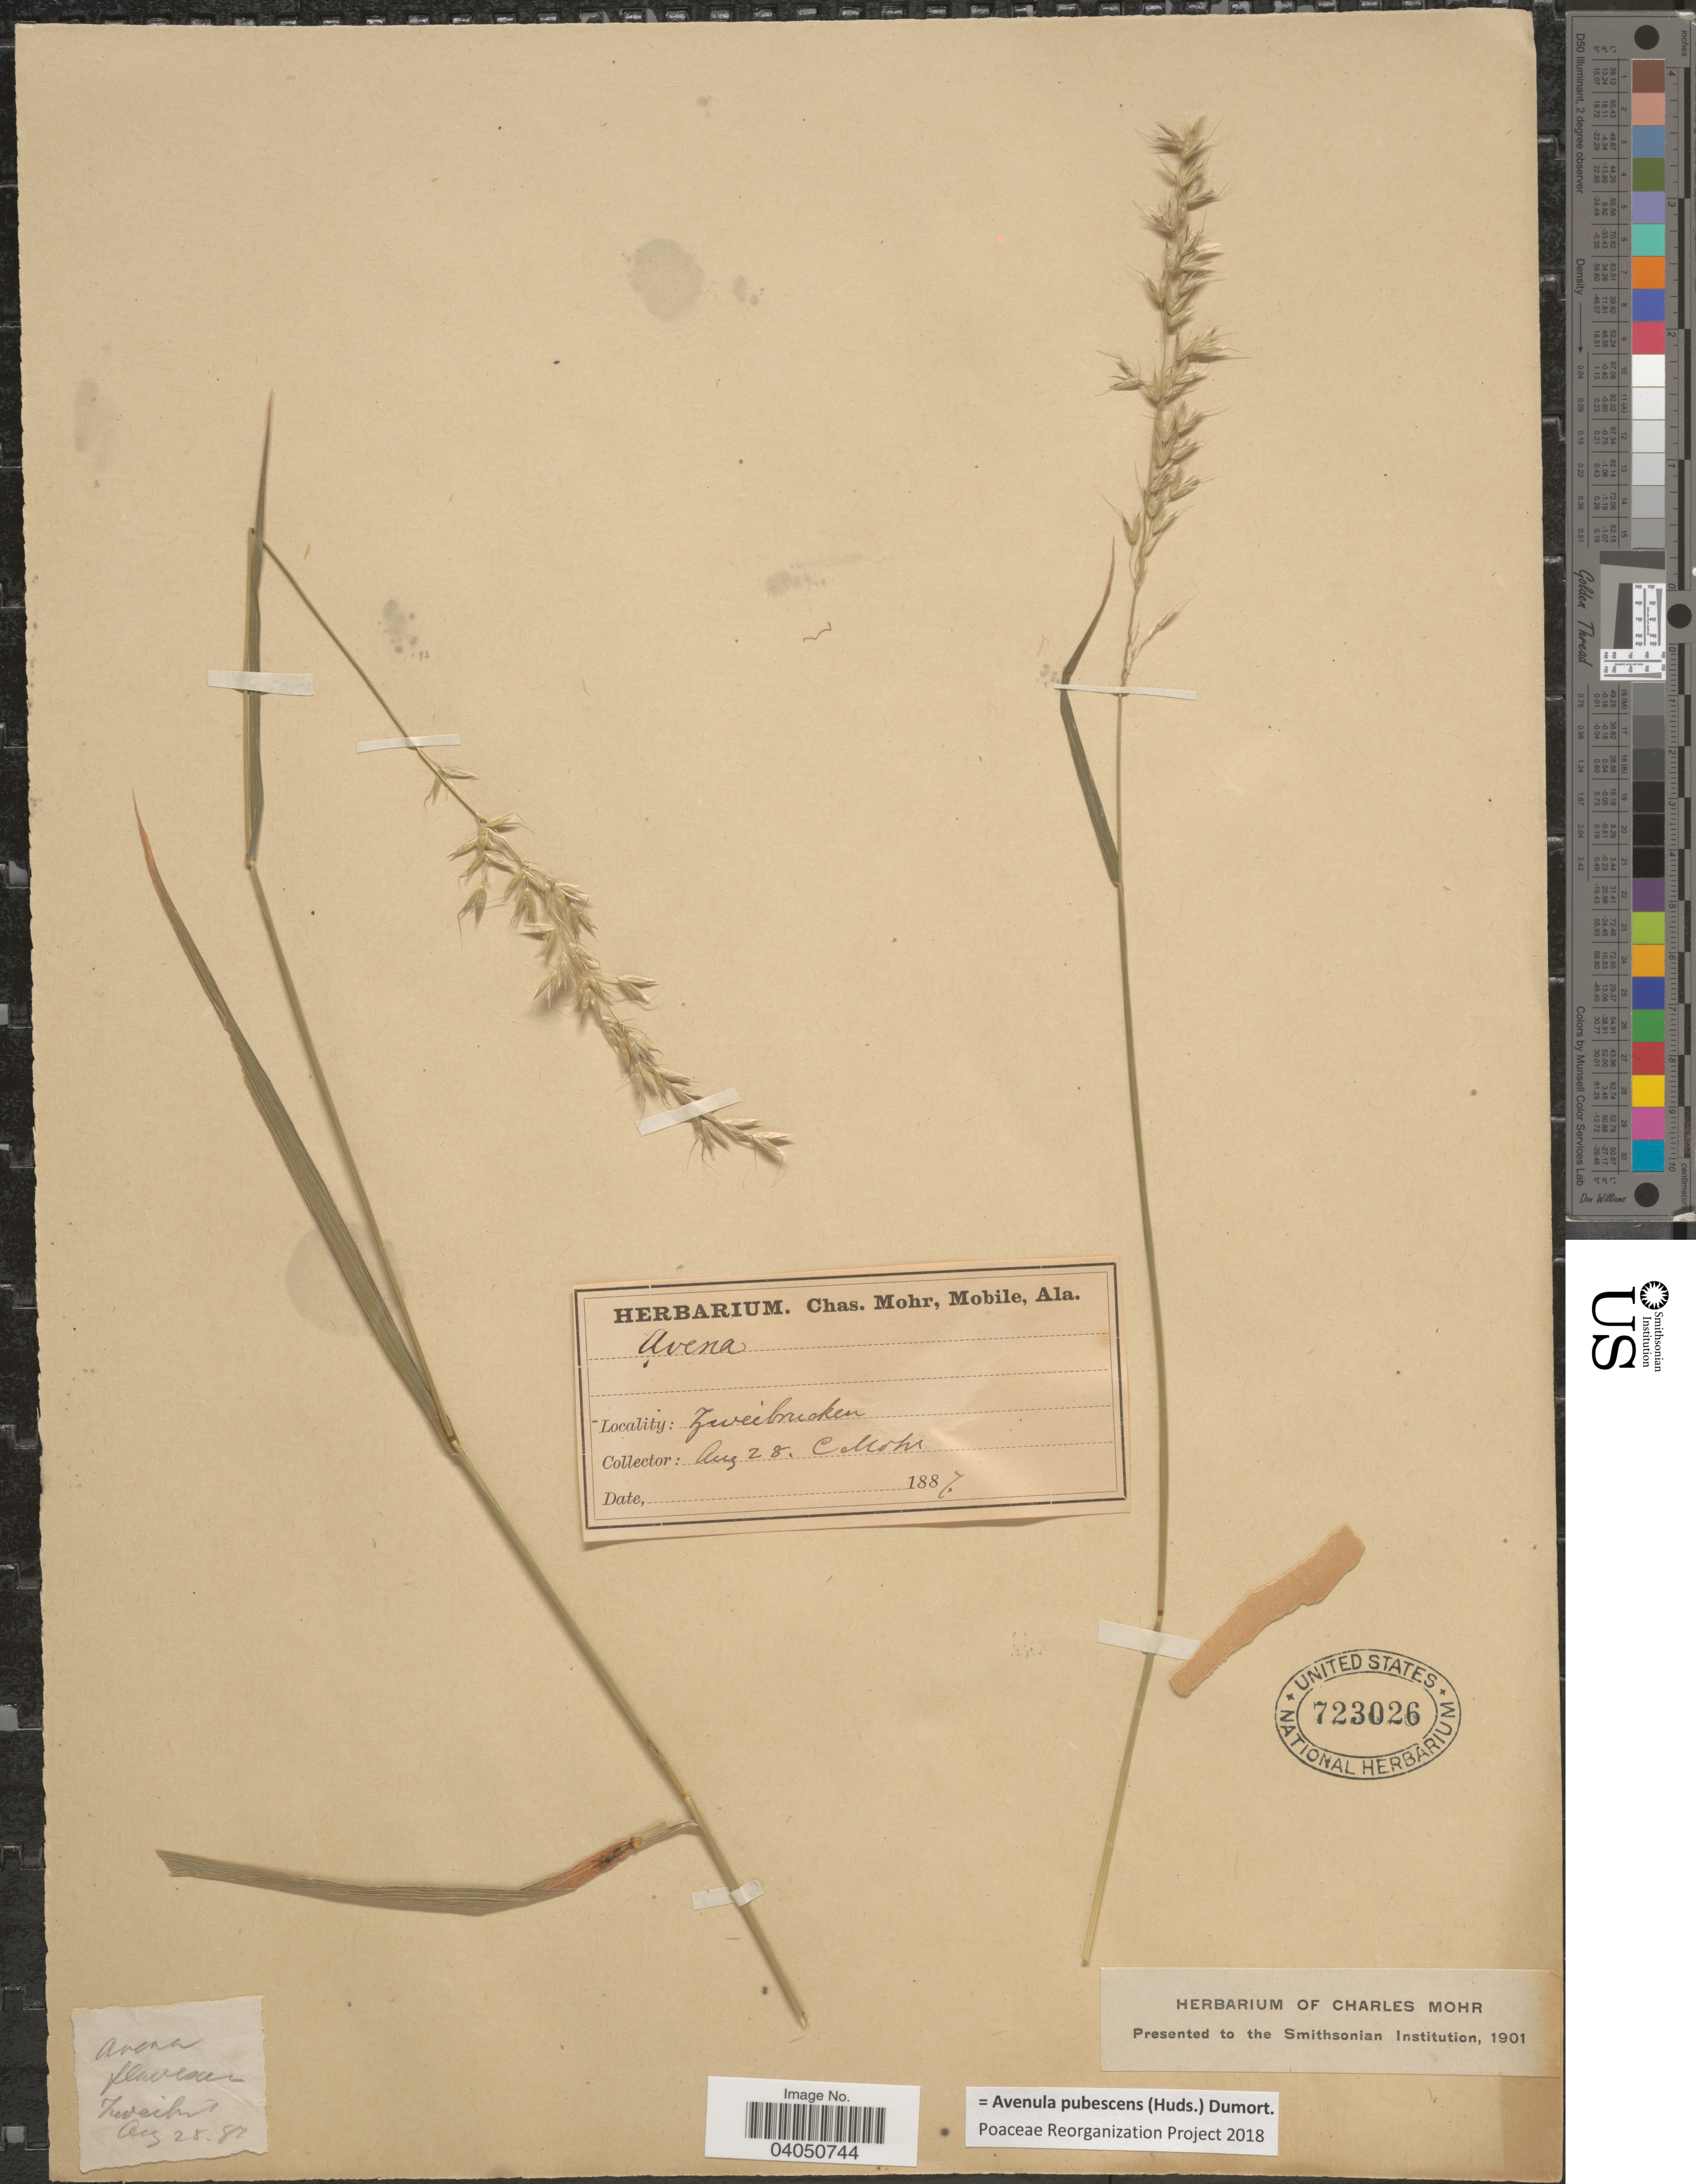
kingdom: Plantae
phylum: Tracheophyta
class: Liliopsida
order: Poales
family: Poaceae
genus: Avenula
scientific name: Avenula pubescens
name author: (Huds.) Dumort.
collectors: Mohr, C. T. (herbarium)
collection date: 1887-08-28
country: Germany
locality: Zweibrucken.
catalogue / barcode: US 723026